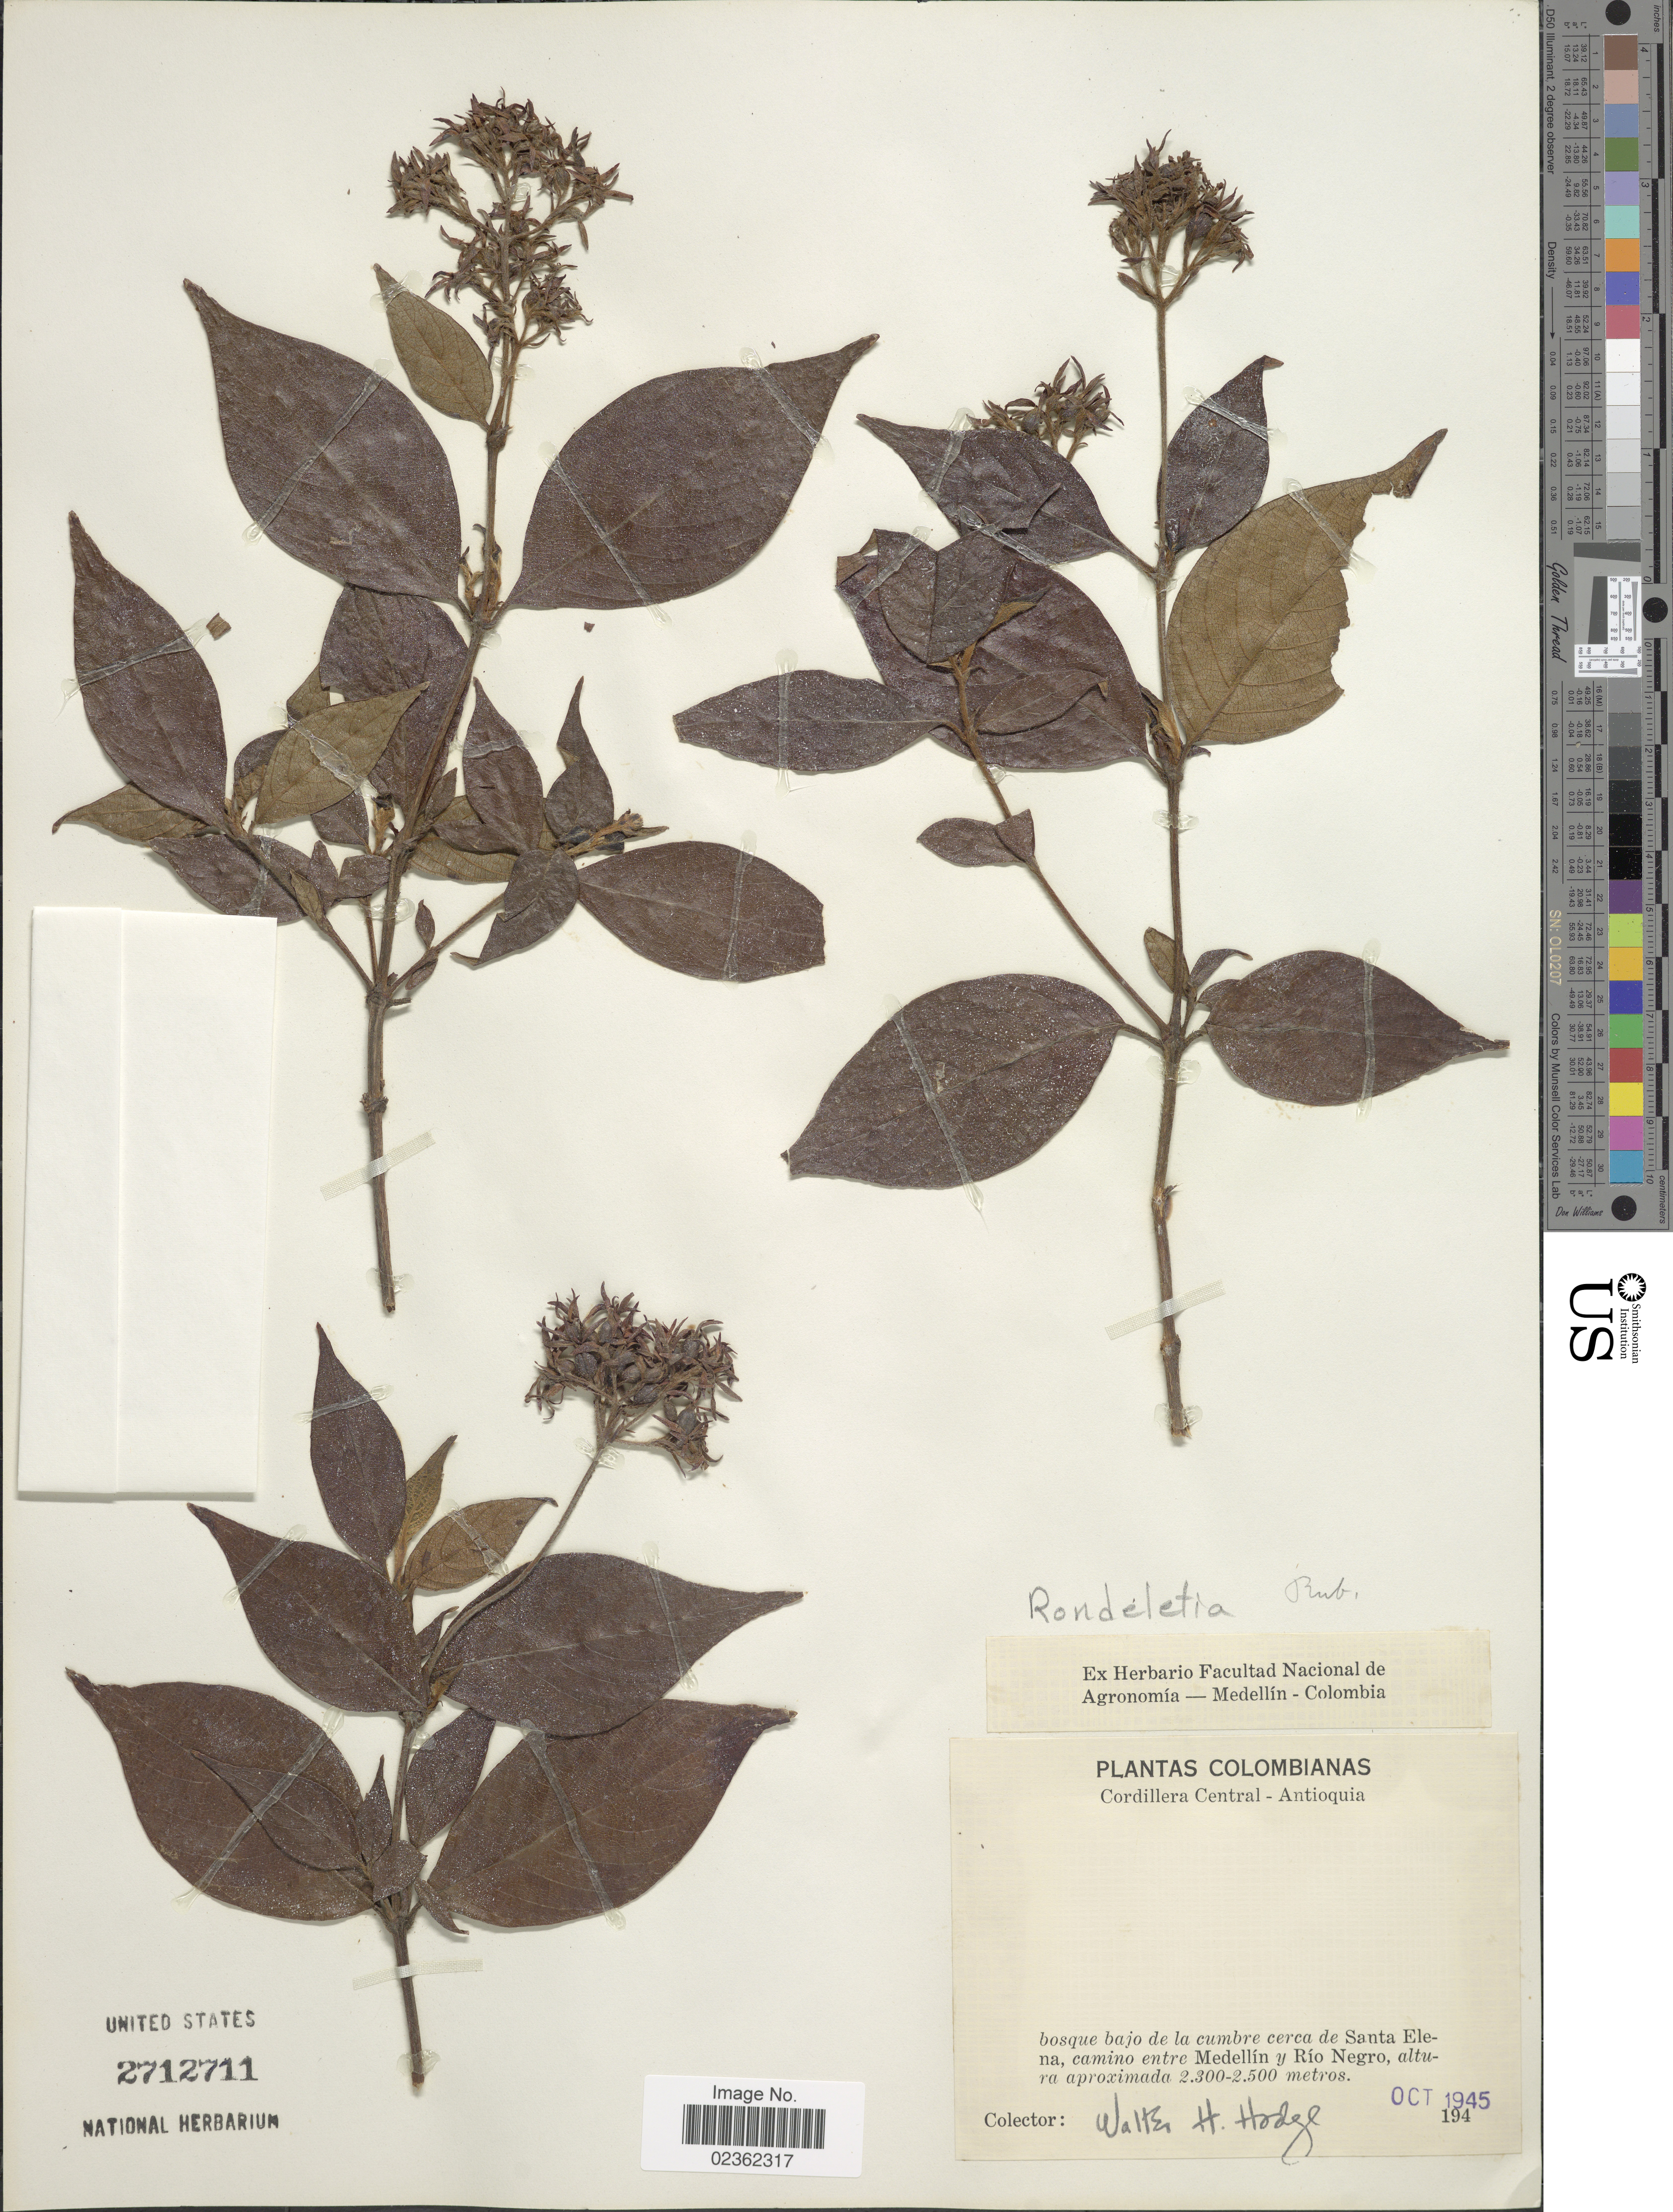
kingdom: Plantae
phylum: Tracheophyta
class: Magnoliopsida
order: Gentianales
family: Rubiaceae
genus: Rondeletia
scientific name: Rondeletia sp.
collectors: W. Hodge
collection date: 1945-10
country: Colombia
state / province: Antioquia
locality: Cordillera Central, bosque bajo de la cumbre cerca de Santa Elena, camino entre Medellin y Rio Negro.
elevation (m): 2300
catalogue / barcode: US 2712711